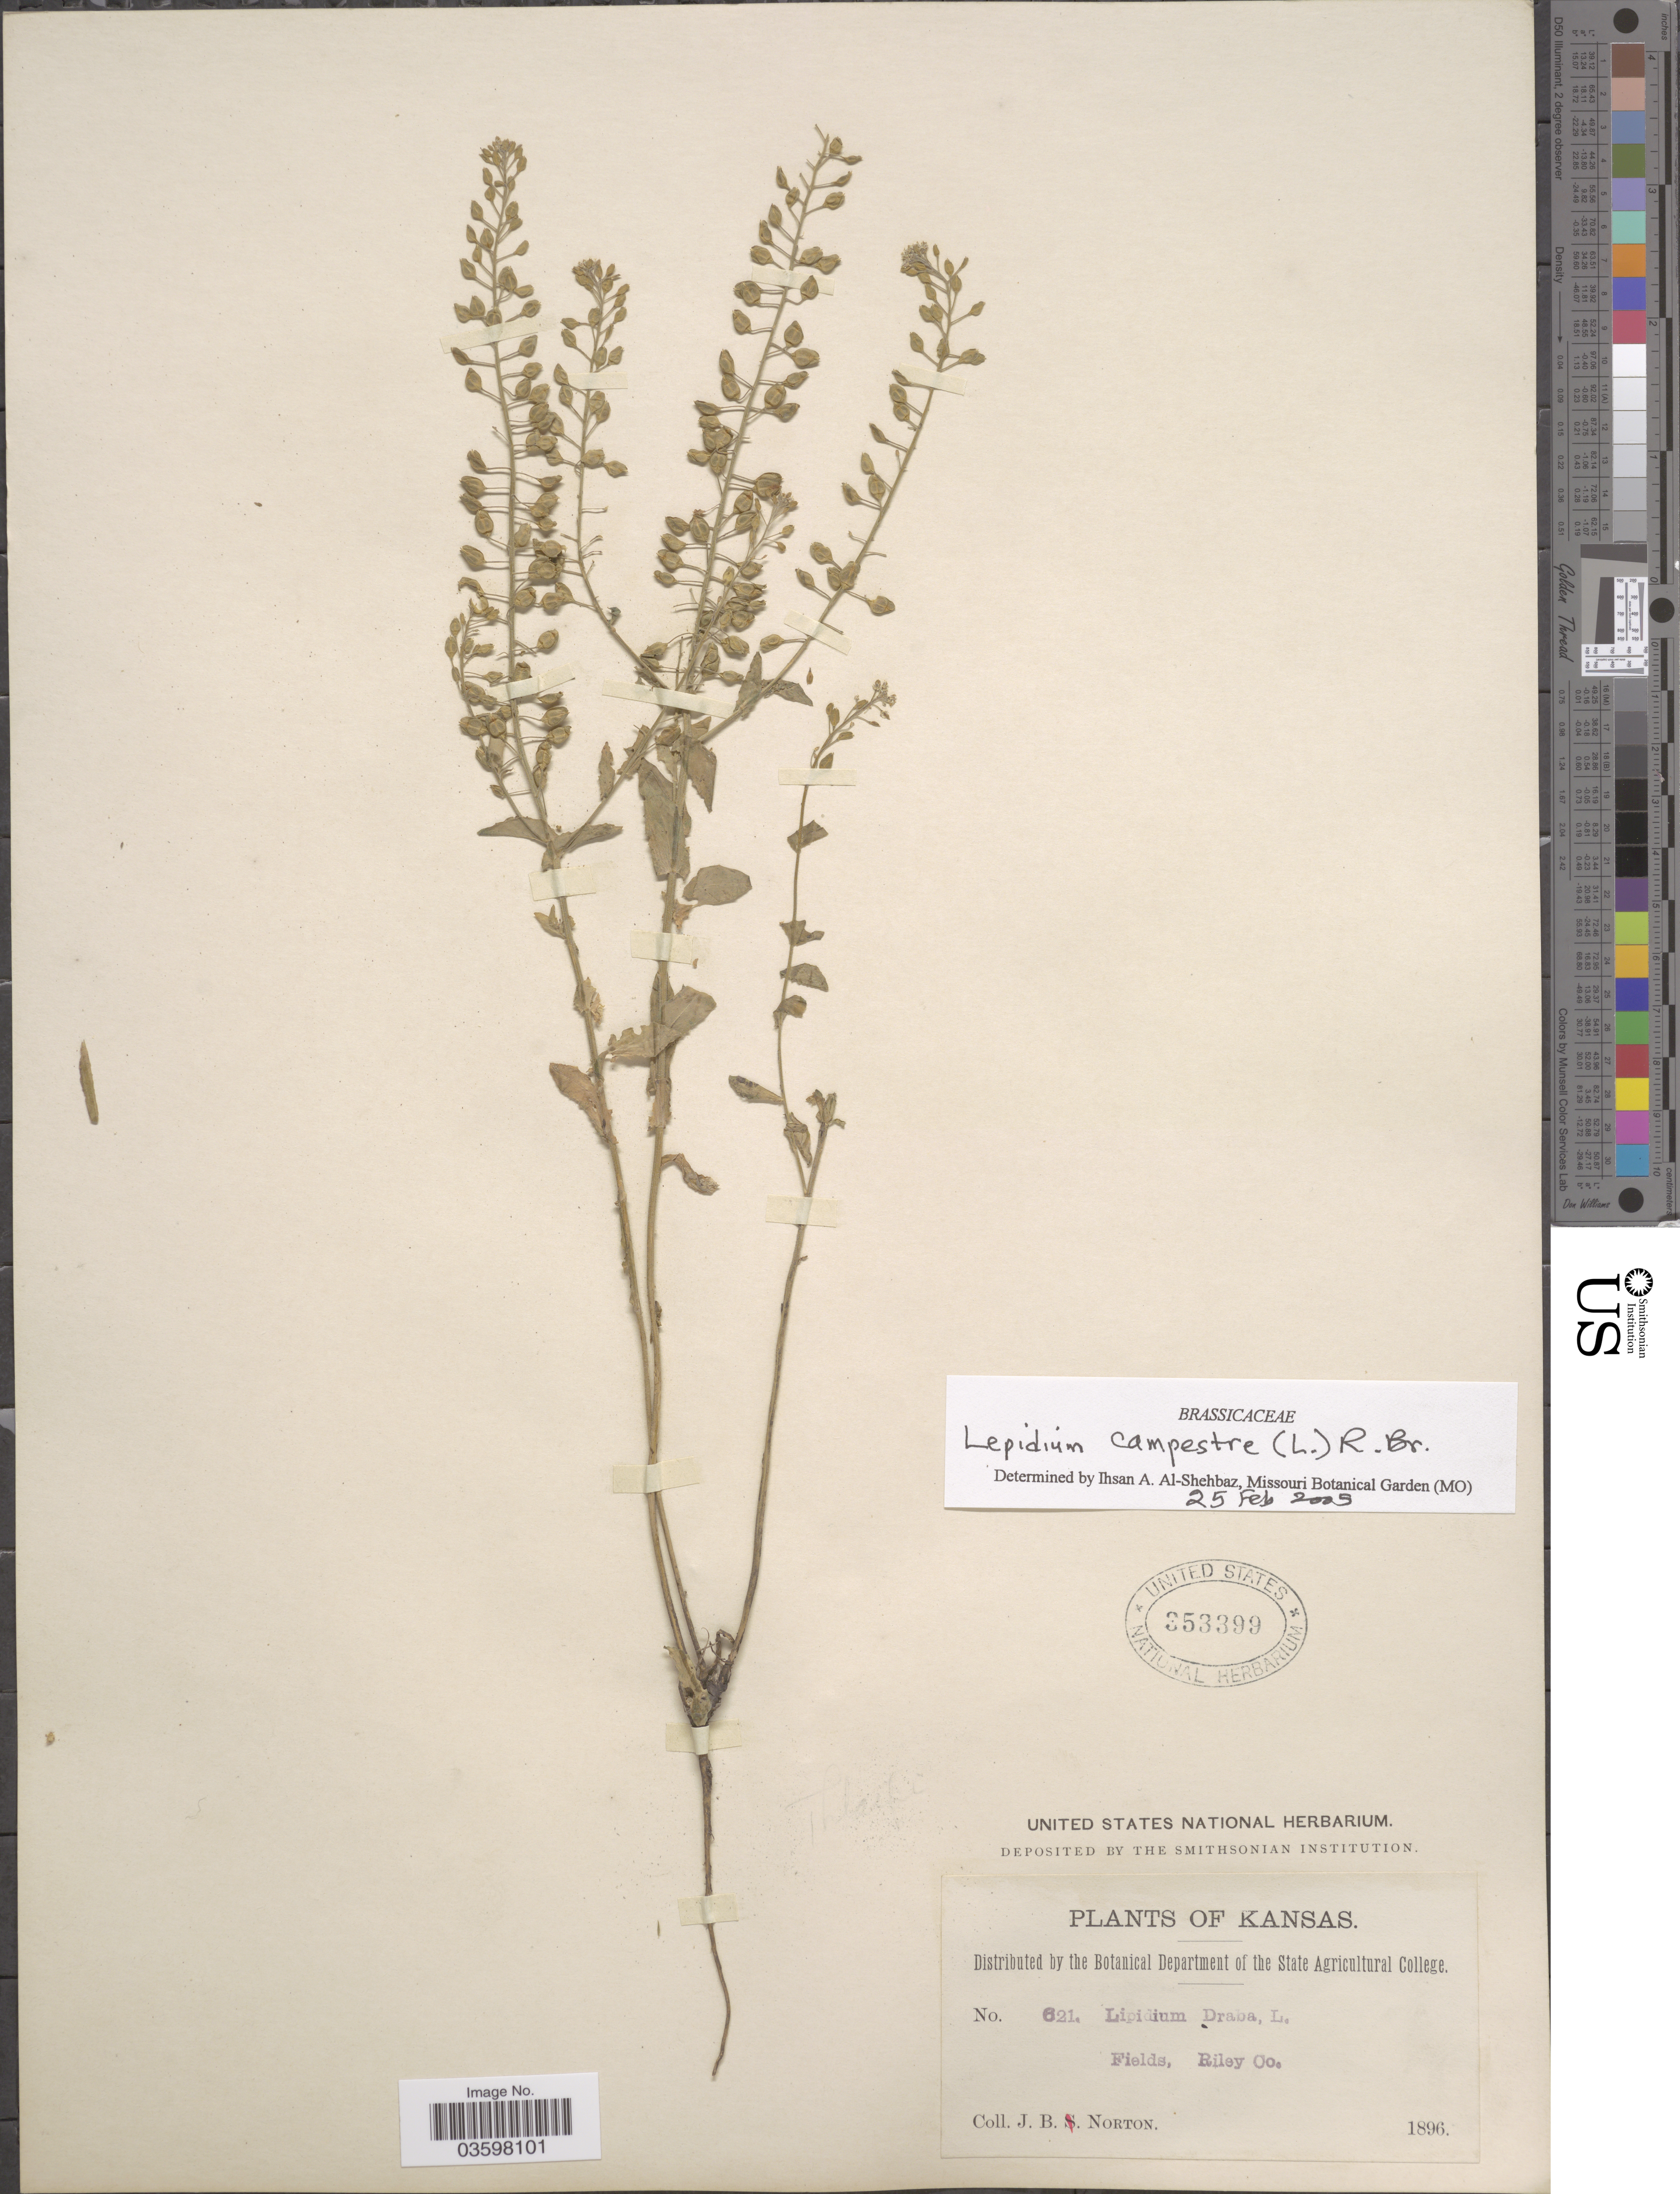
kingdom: Plantae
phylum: Tracheophyta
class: Magnoliopsida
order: Brassicales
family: Brassicaceae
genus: Lepidium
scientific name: Lepidium campestre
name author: (L.) W.T. Aiton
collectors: J. B. Norton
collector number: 621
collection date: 1896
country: United States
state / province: Kansas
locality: Fields, Riley Co.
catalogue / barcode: US 353399